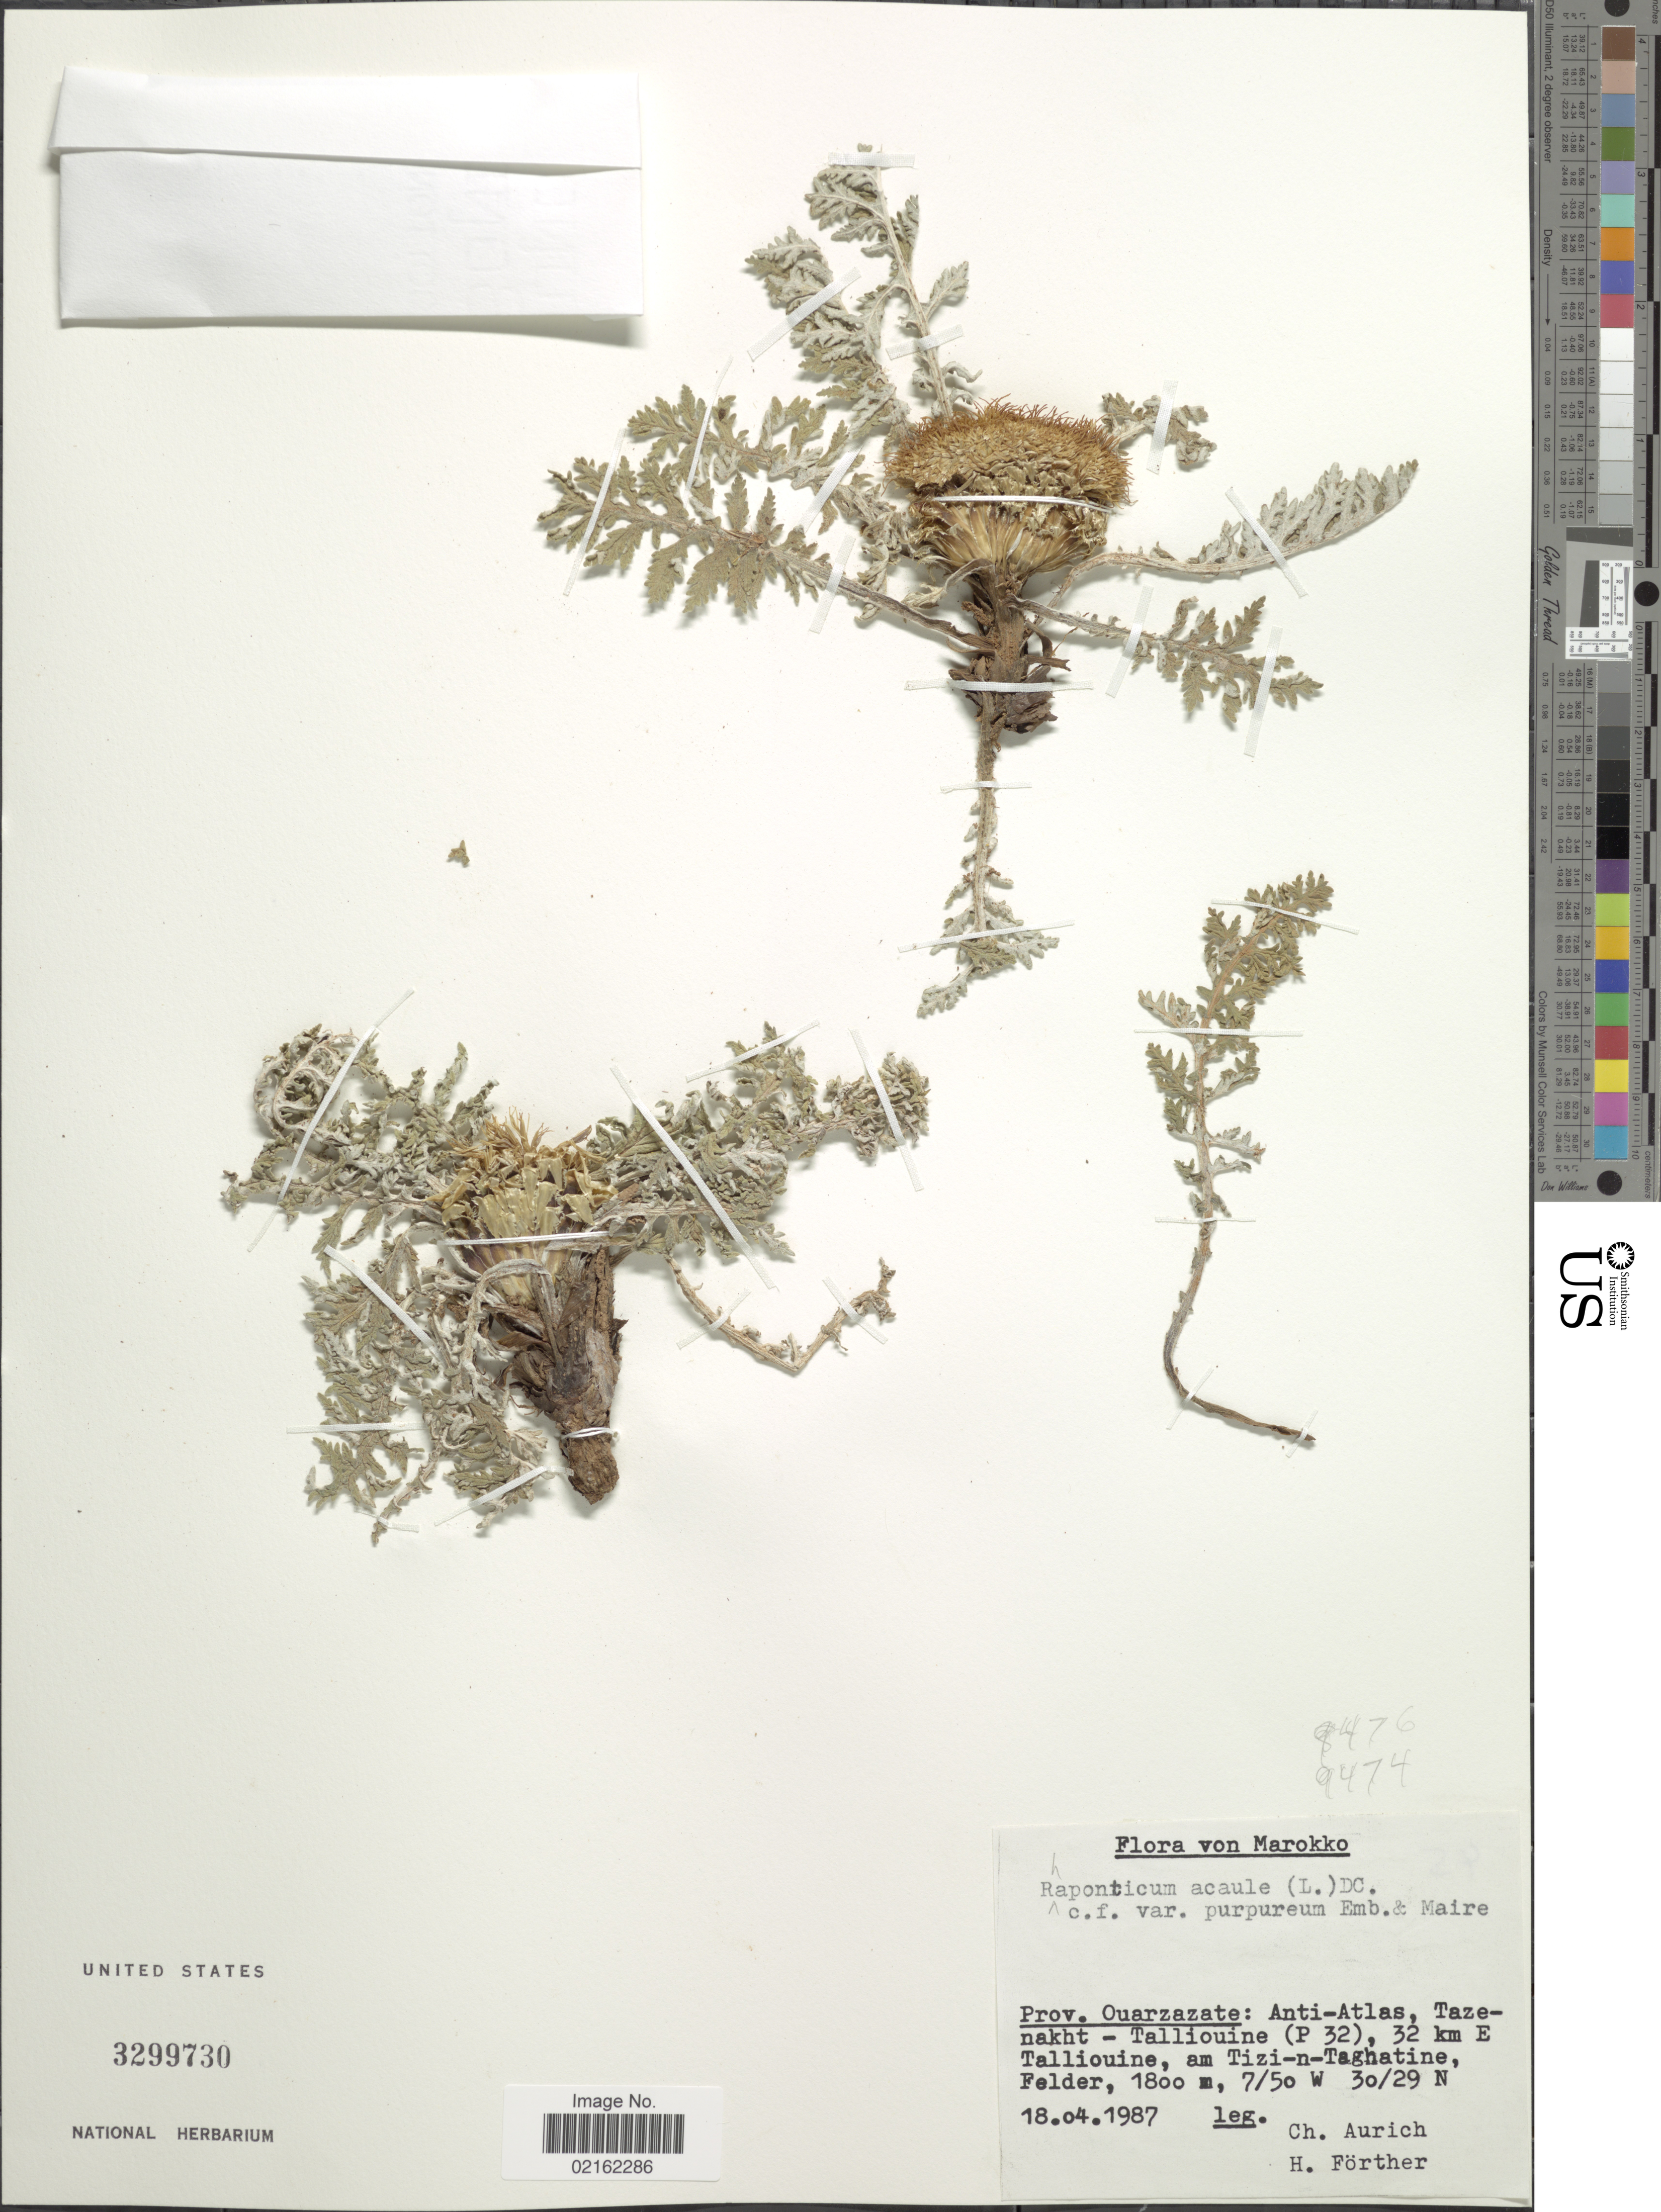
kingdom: Plantae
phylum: Tracheophyta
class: Magnoliopsida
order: Asterales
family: Asteraceae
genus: Centaurea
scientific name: Centaurea acaulis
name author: L.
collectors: C. Aurich & H. Förther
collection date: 1987-04-18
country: Morocco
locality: Prov. Ouarzazate, Anti-Atlas, Tazenakht-Talliouine (P 32), 32 km E Talliouine, am Tizi-n-Taghatine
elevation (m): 1800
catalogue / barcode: US 3299730